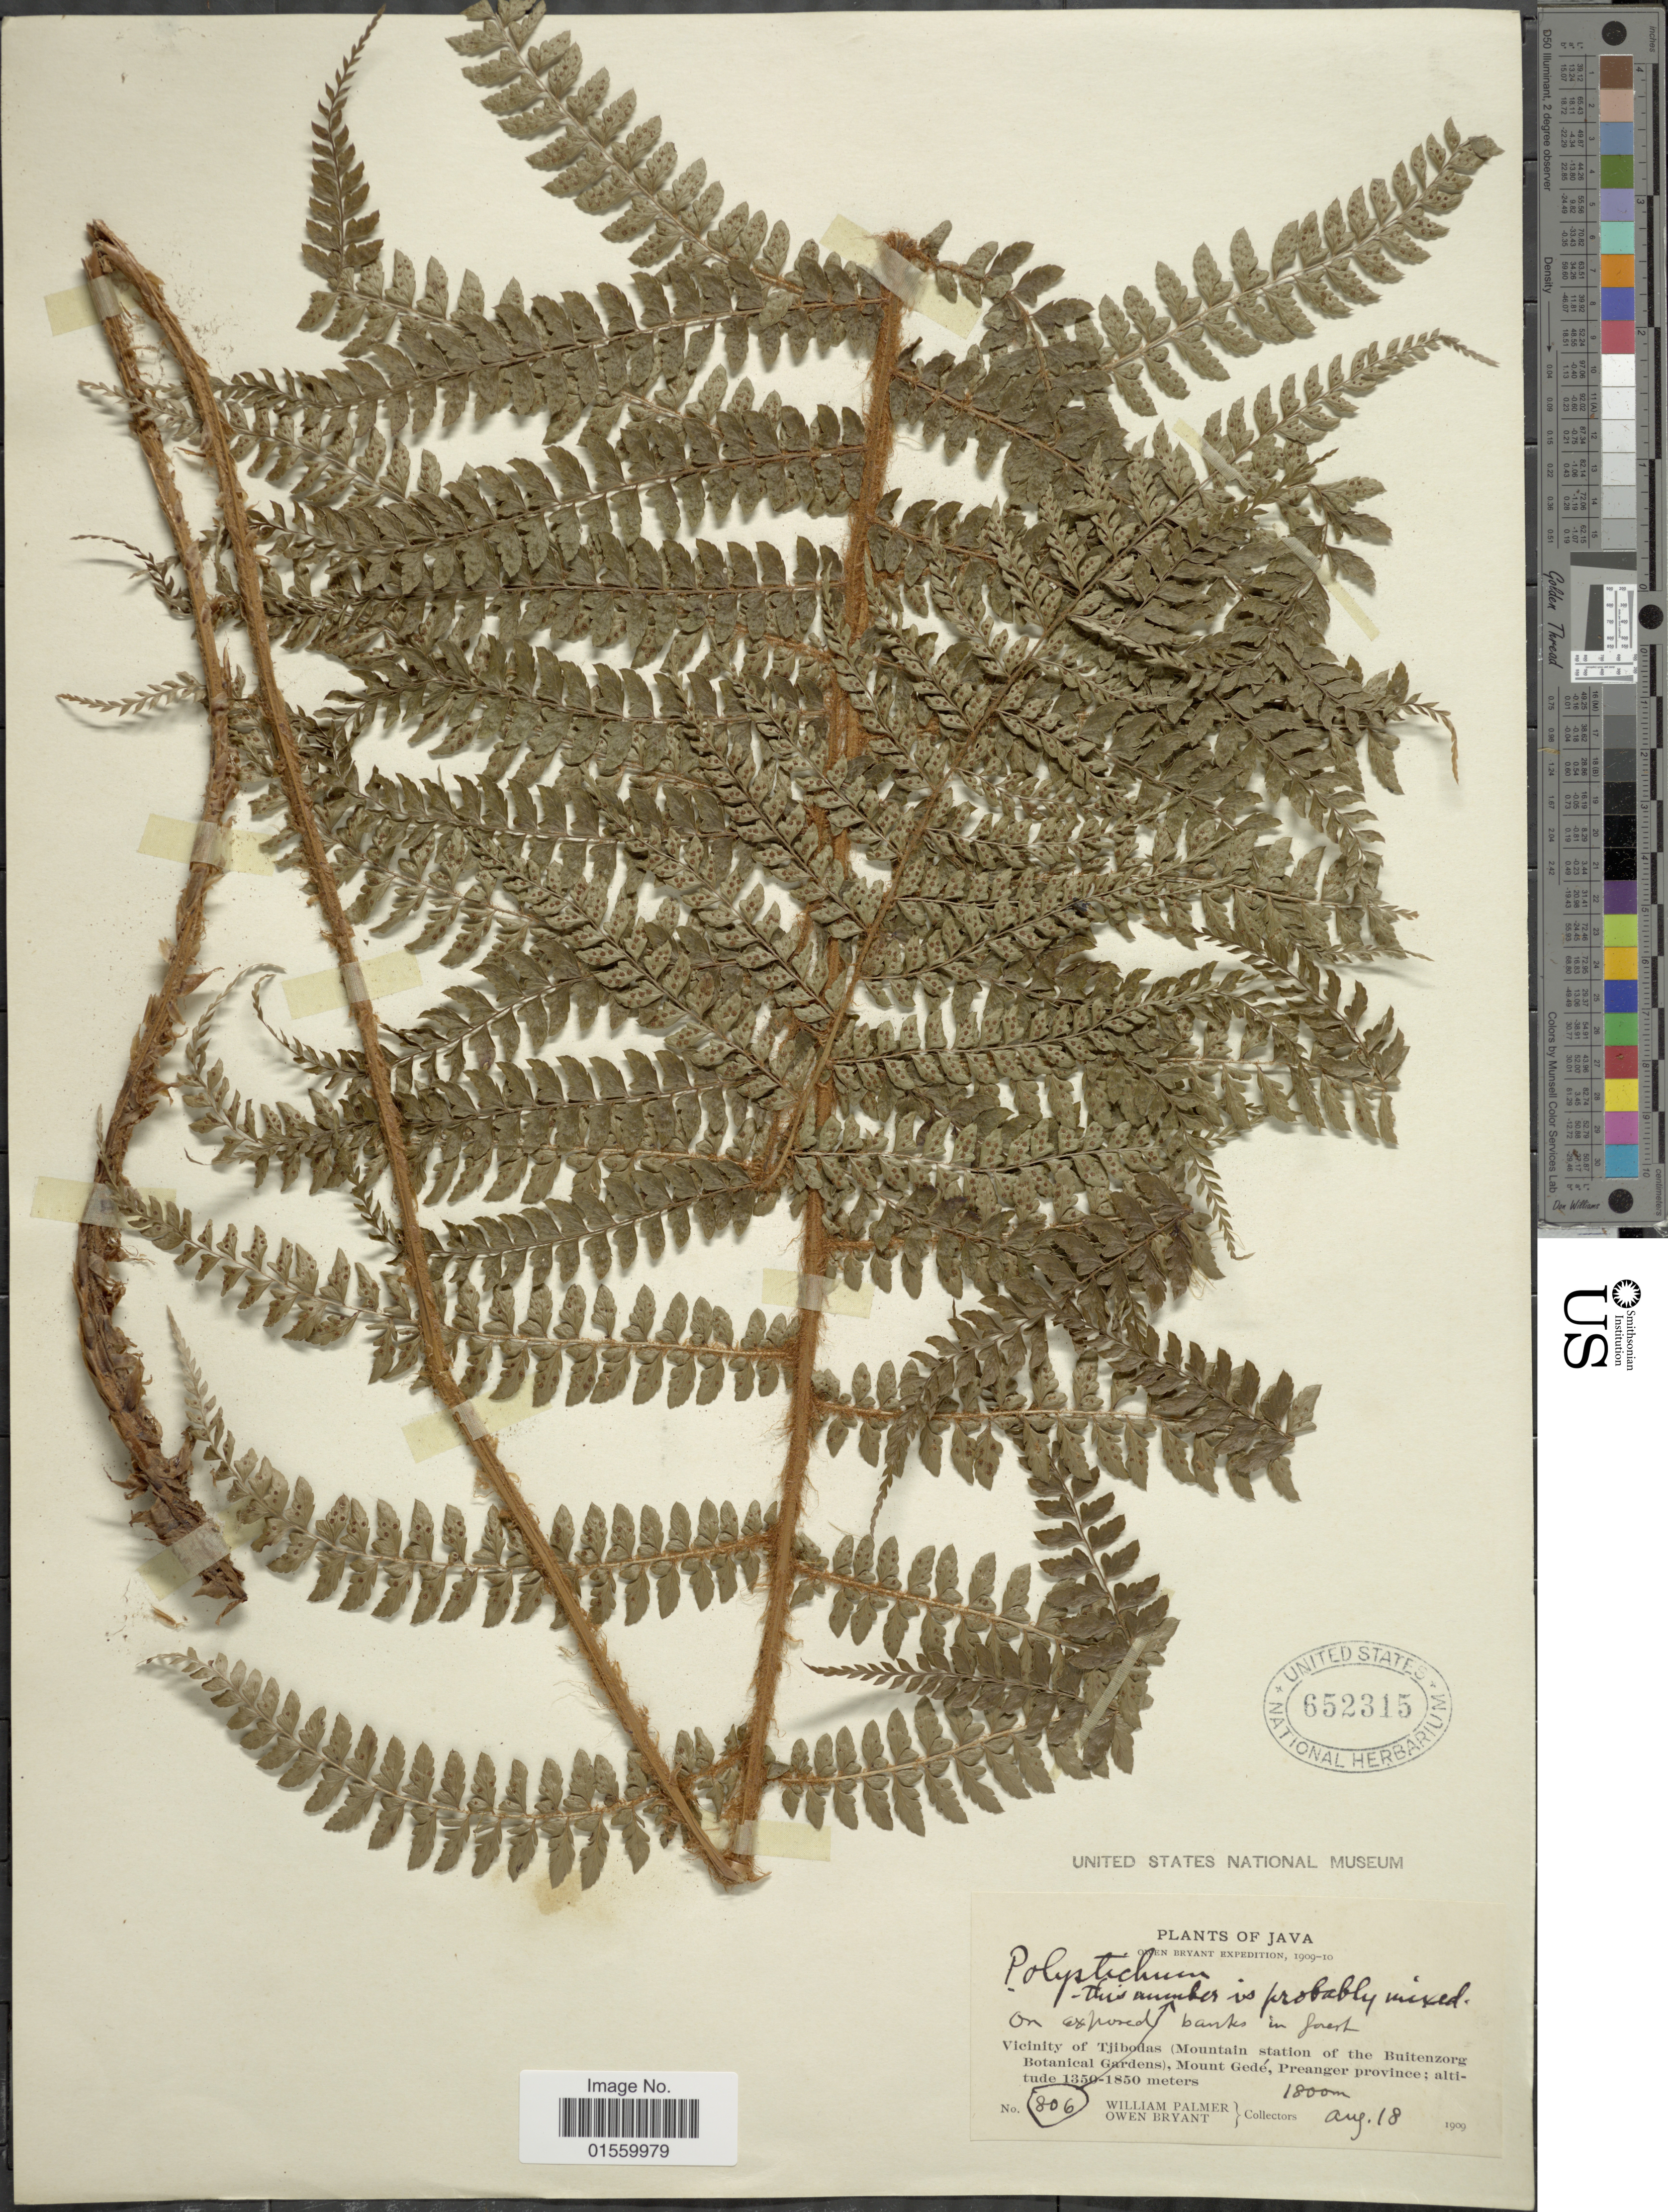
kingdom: Plantae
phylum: Tracheophyta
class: Polypodiopsida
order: Polypodiales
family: Dryopteridaceae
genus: Polystichum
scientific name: Polystichum tenggerense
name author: Rosenst.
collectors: W. Palmer & O. Bryant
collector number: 806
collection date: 1909-08-18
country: Indonesia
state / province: Java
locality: Vicinity of Tjibodas (Mountain station of the Botanical Gardens), Mount Gede, Preanger province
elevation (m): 1800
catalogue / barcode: US 652315